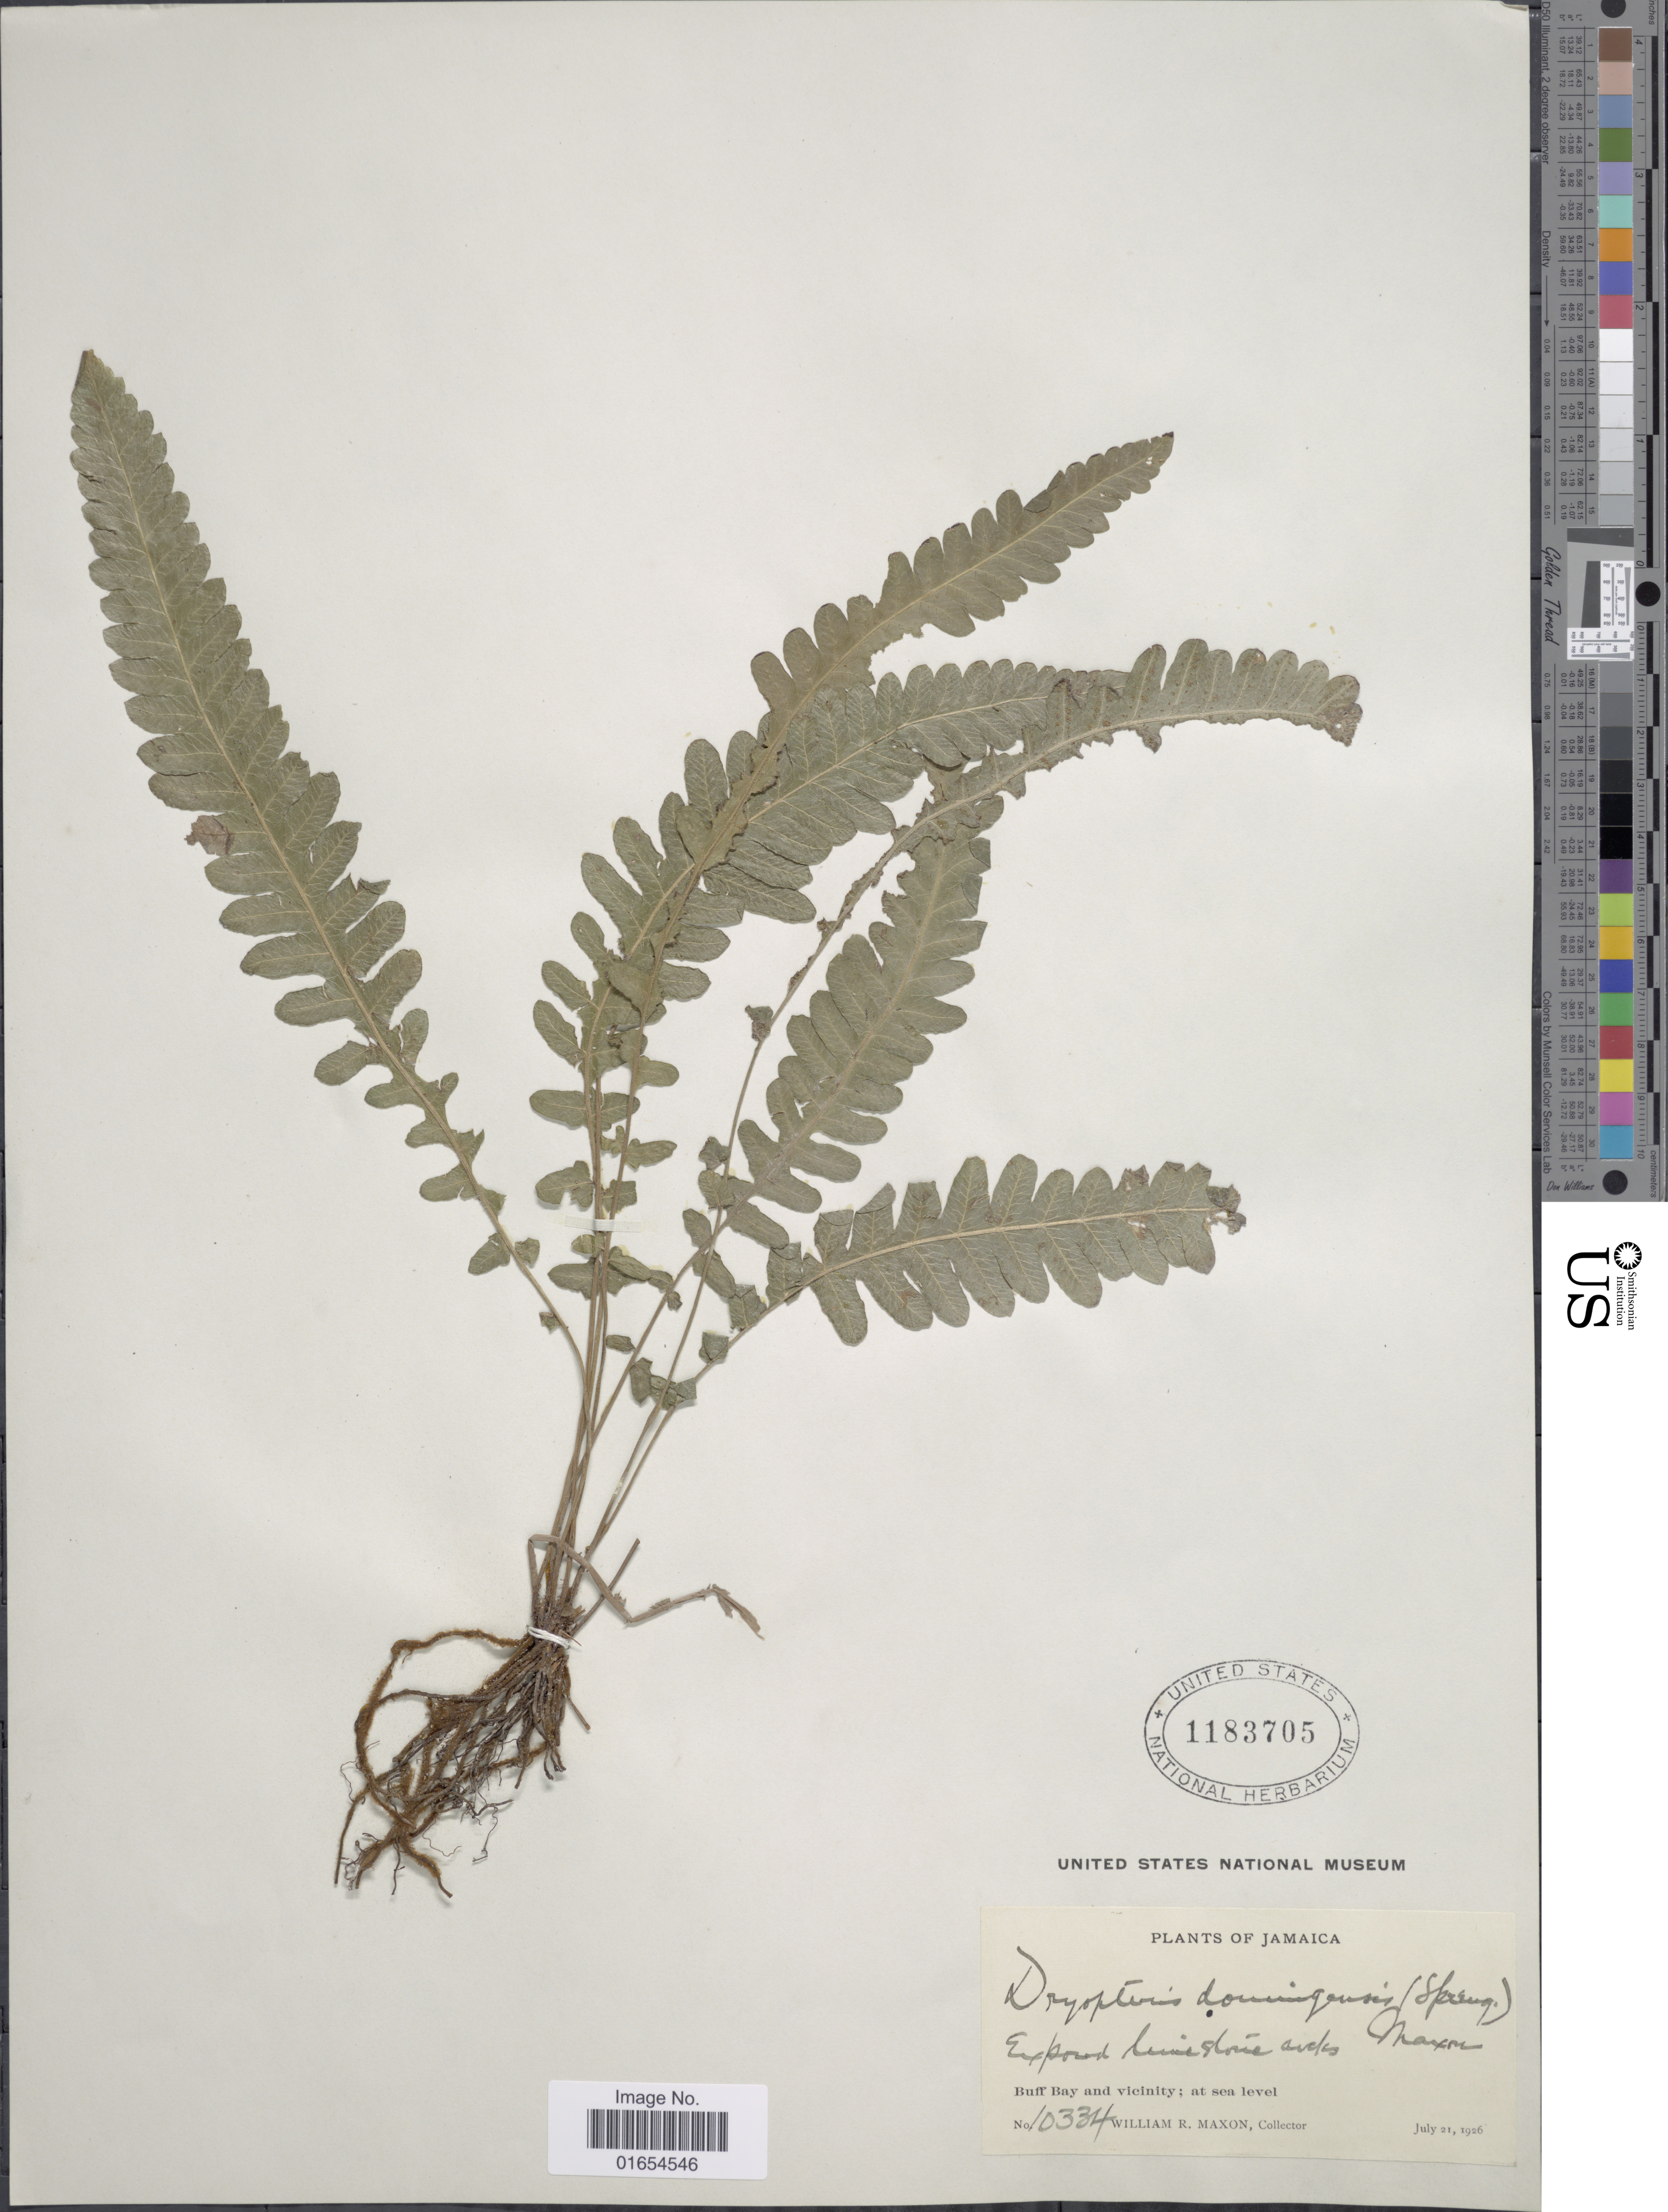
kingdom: Plantae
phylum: Tracheophyta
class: Polypodiopsida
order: Polypodiales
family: Thelypteridaceae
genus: Goniopteris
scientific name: Goniopteris guadelupensis (Wikstr.) comb. nov., ined 2015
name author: (Wikstr.)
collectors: W. R. Maxon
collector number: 10334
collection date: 1926-07-21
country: Jamaica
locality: Buff Bay and vicinity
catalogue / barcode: US 1183705